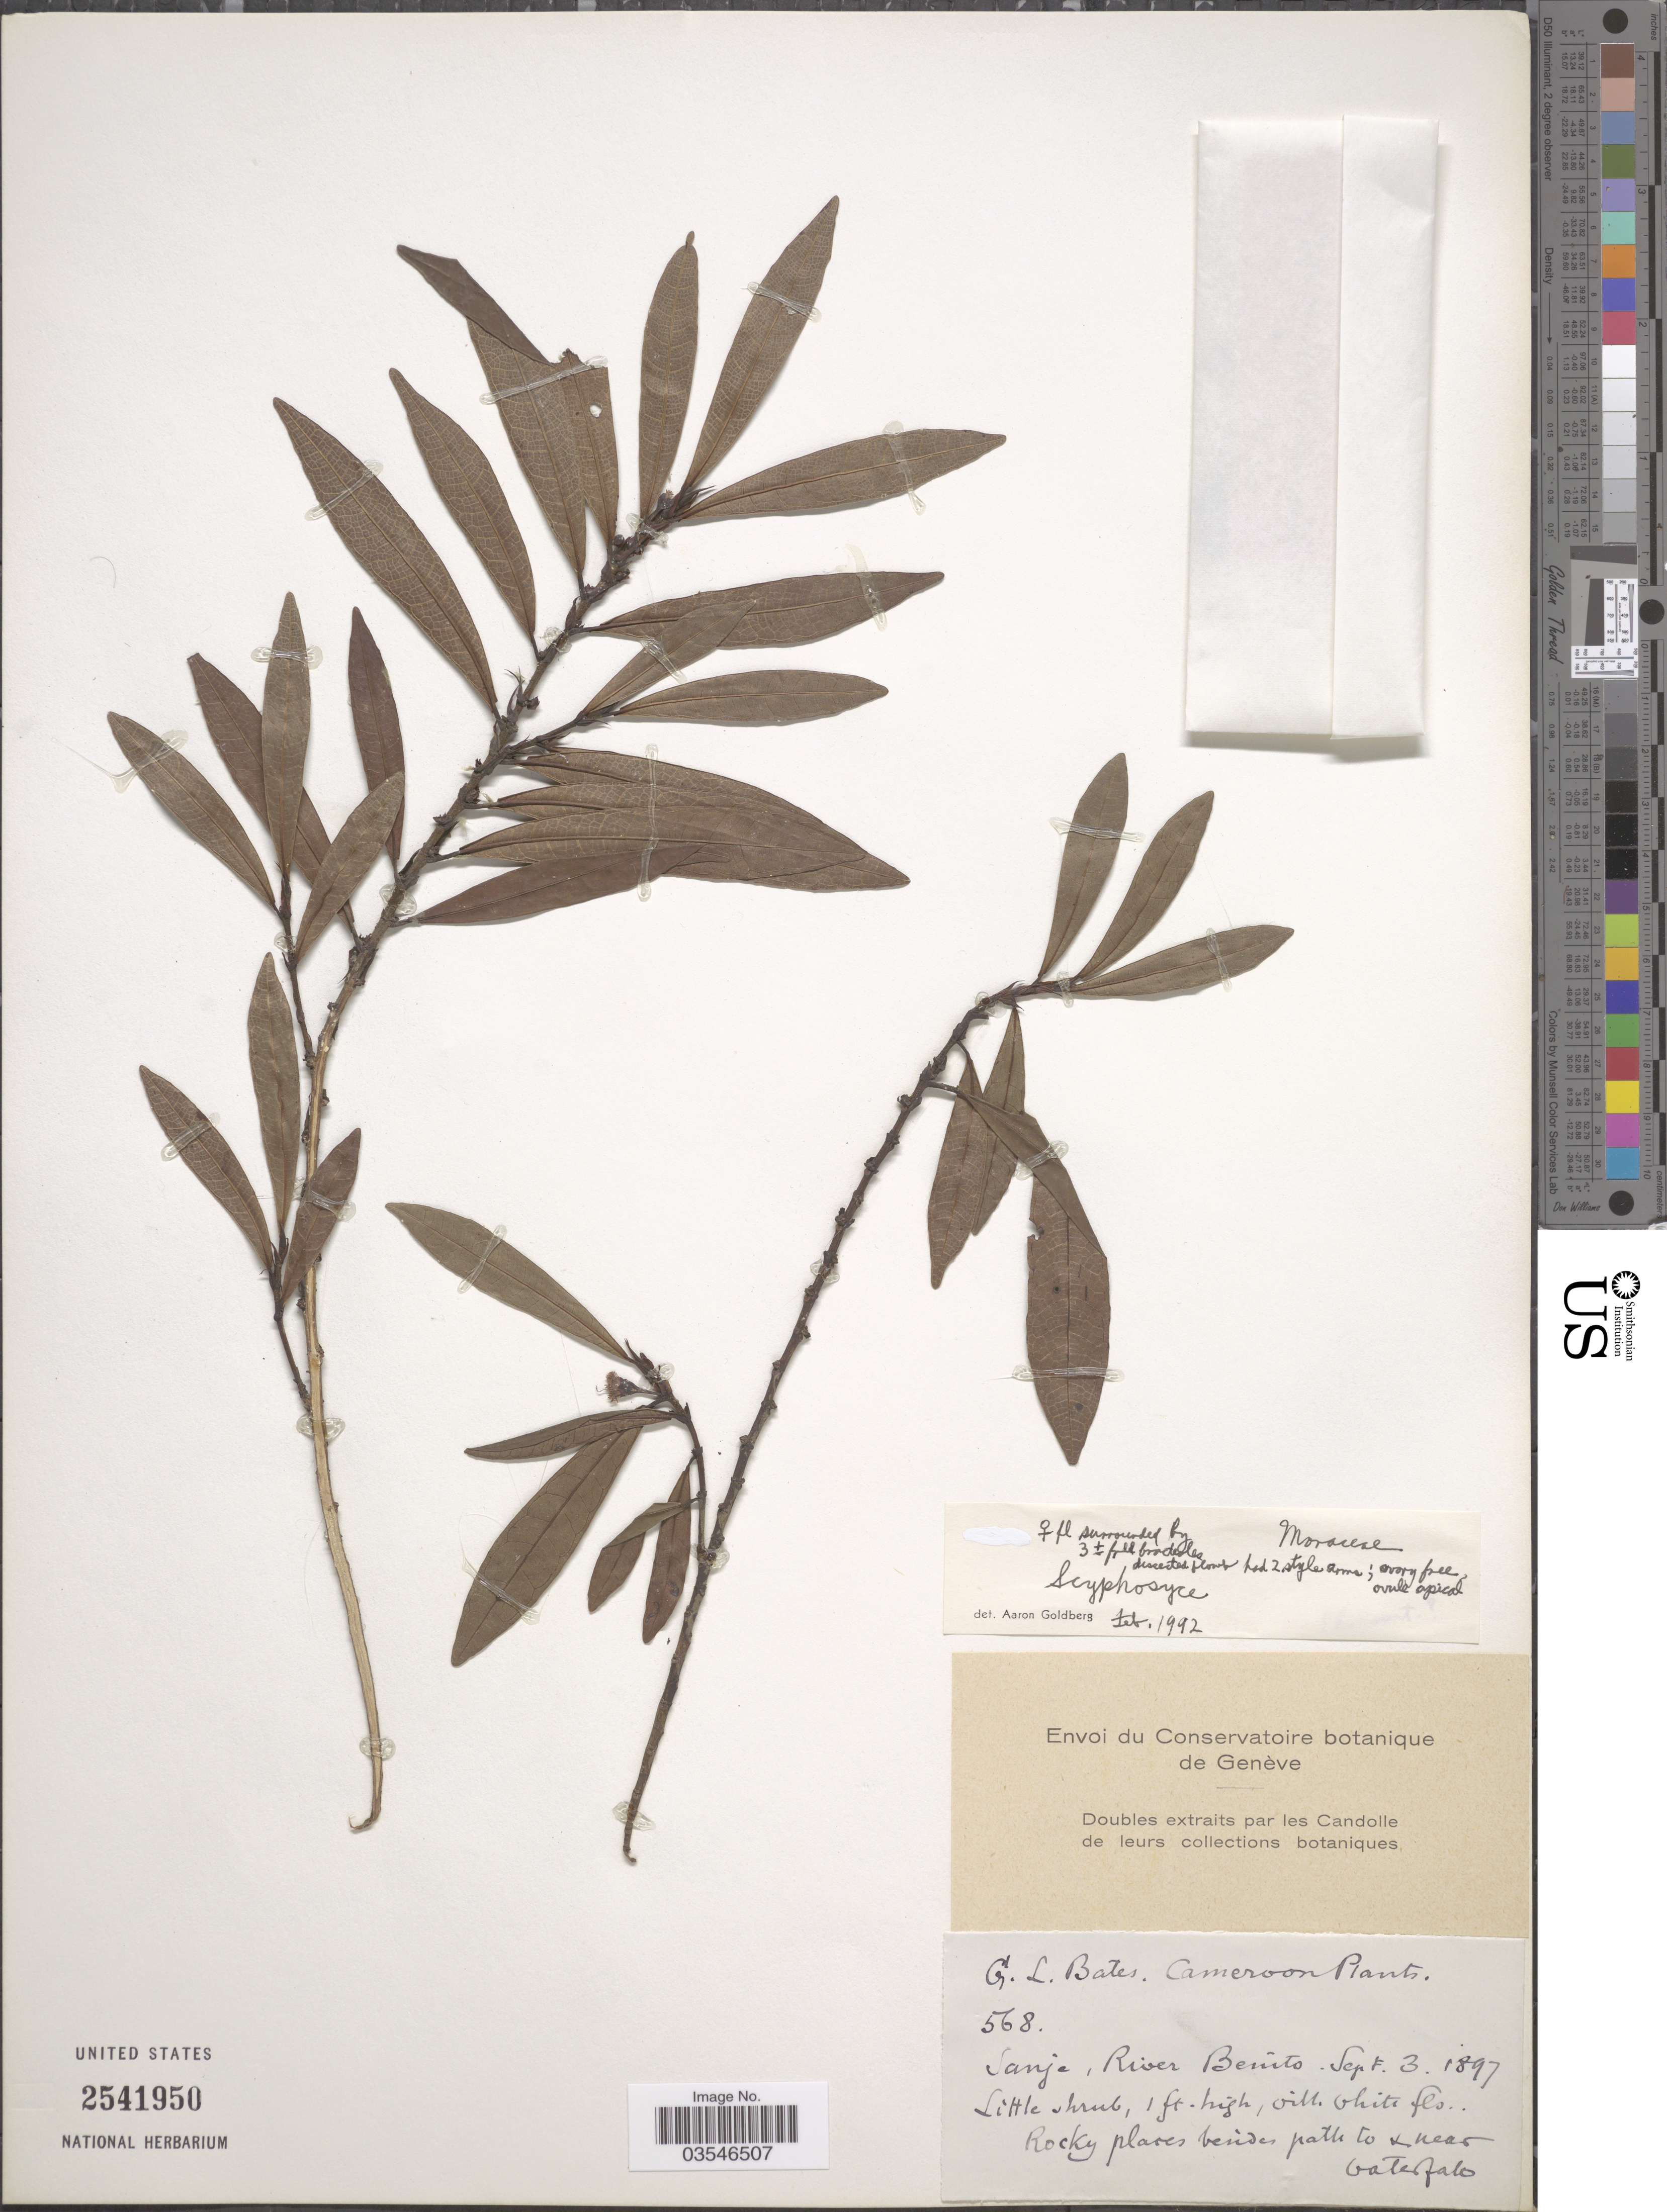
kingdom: Plantae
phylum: Tracheophyta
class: Magnoliopsida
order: Rosales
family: Moraceae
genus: Scyphosyce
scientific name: Scyphosyce sp.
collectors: G. Bates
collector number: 568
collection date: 1897-09-03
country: Cameroon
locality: Sanje, River Benito. Rocky places besides path to + near waterfall.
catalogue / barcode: US 2541950